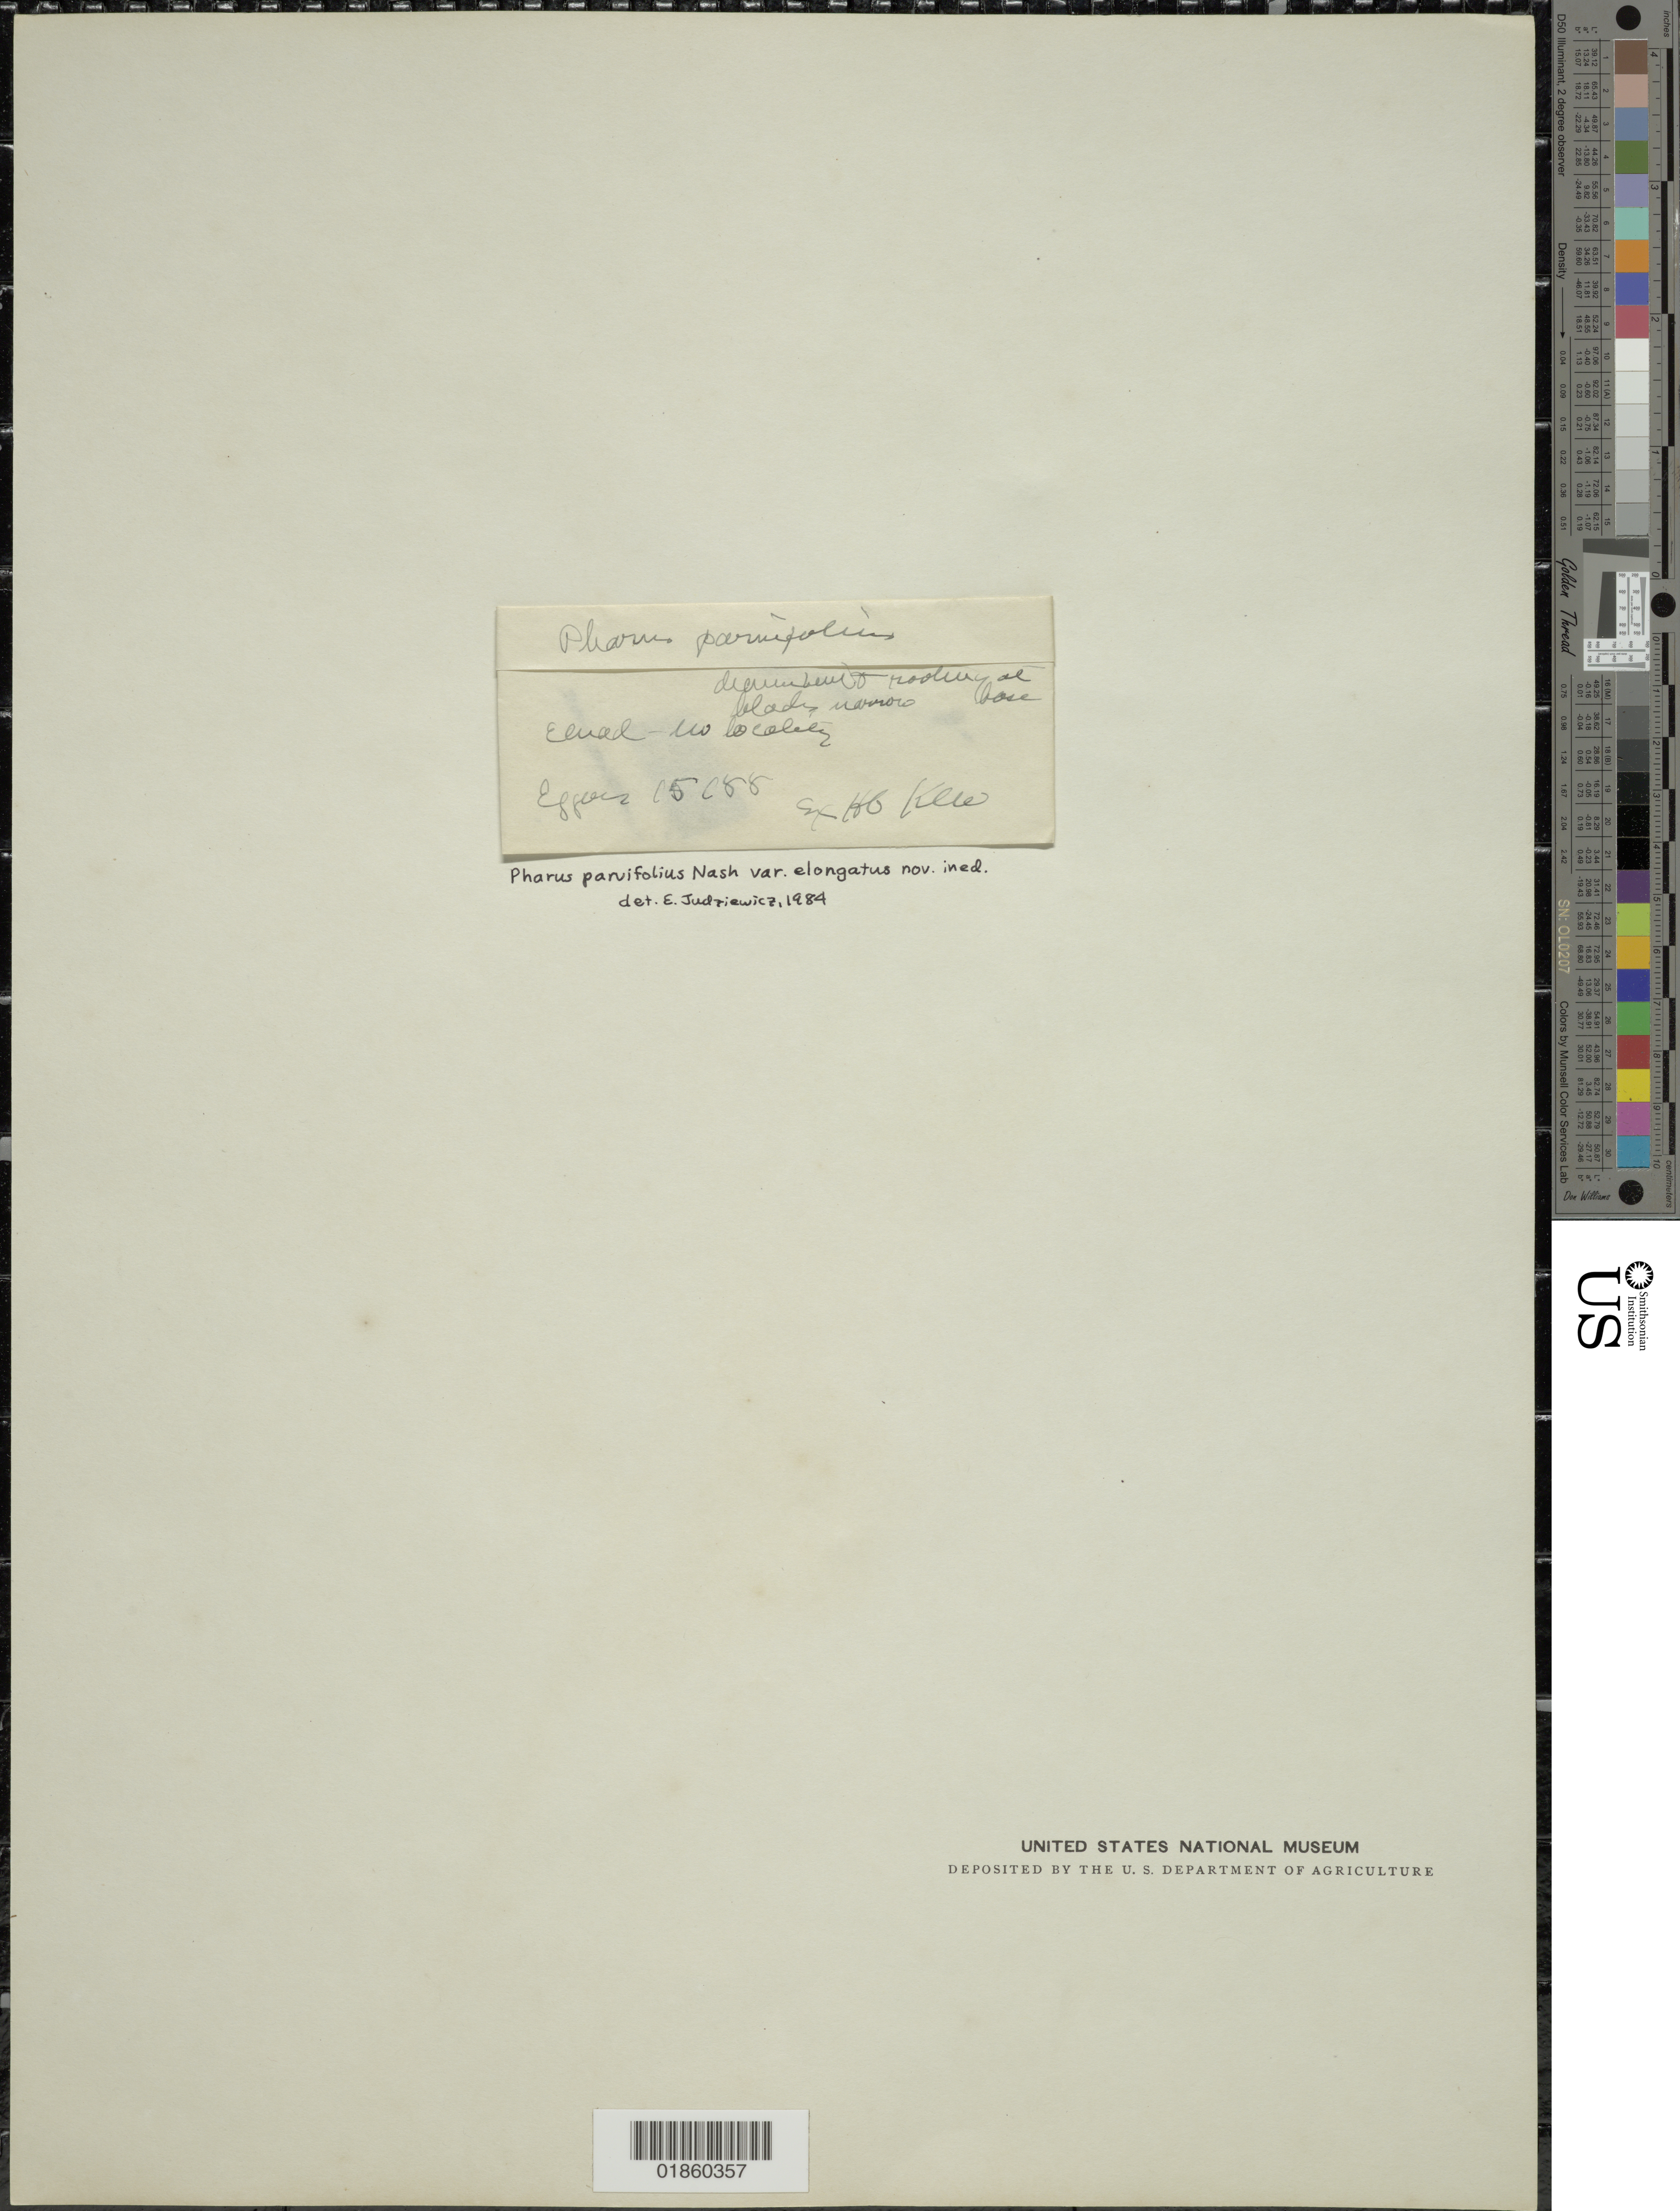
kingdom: Plantae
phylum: Tracheophyta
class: Liliopsida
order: Poales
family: Poaceae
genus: Pharus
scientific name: Pharus parvifolius subsp. elongatus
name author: Judz.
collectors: -. Eggers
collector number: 15188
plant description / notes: The label says "no locality" and that it is "ex Herb. Kew." It is unclear if this specimen was cultivated at that herbarium.